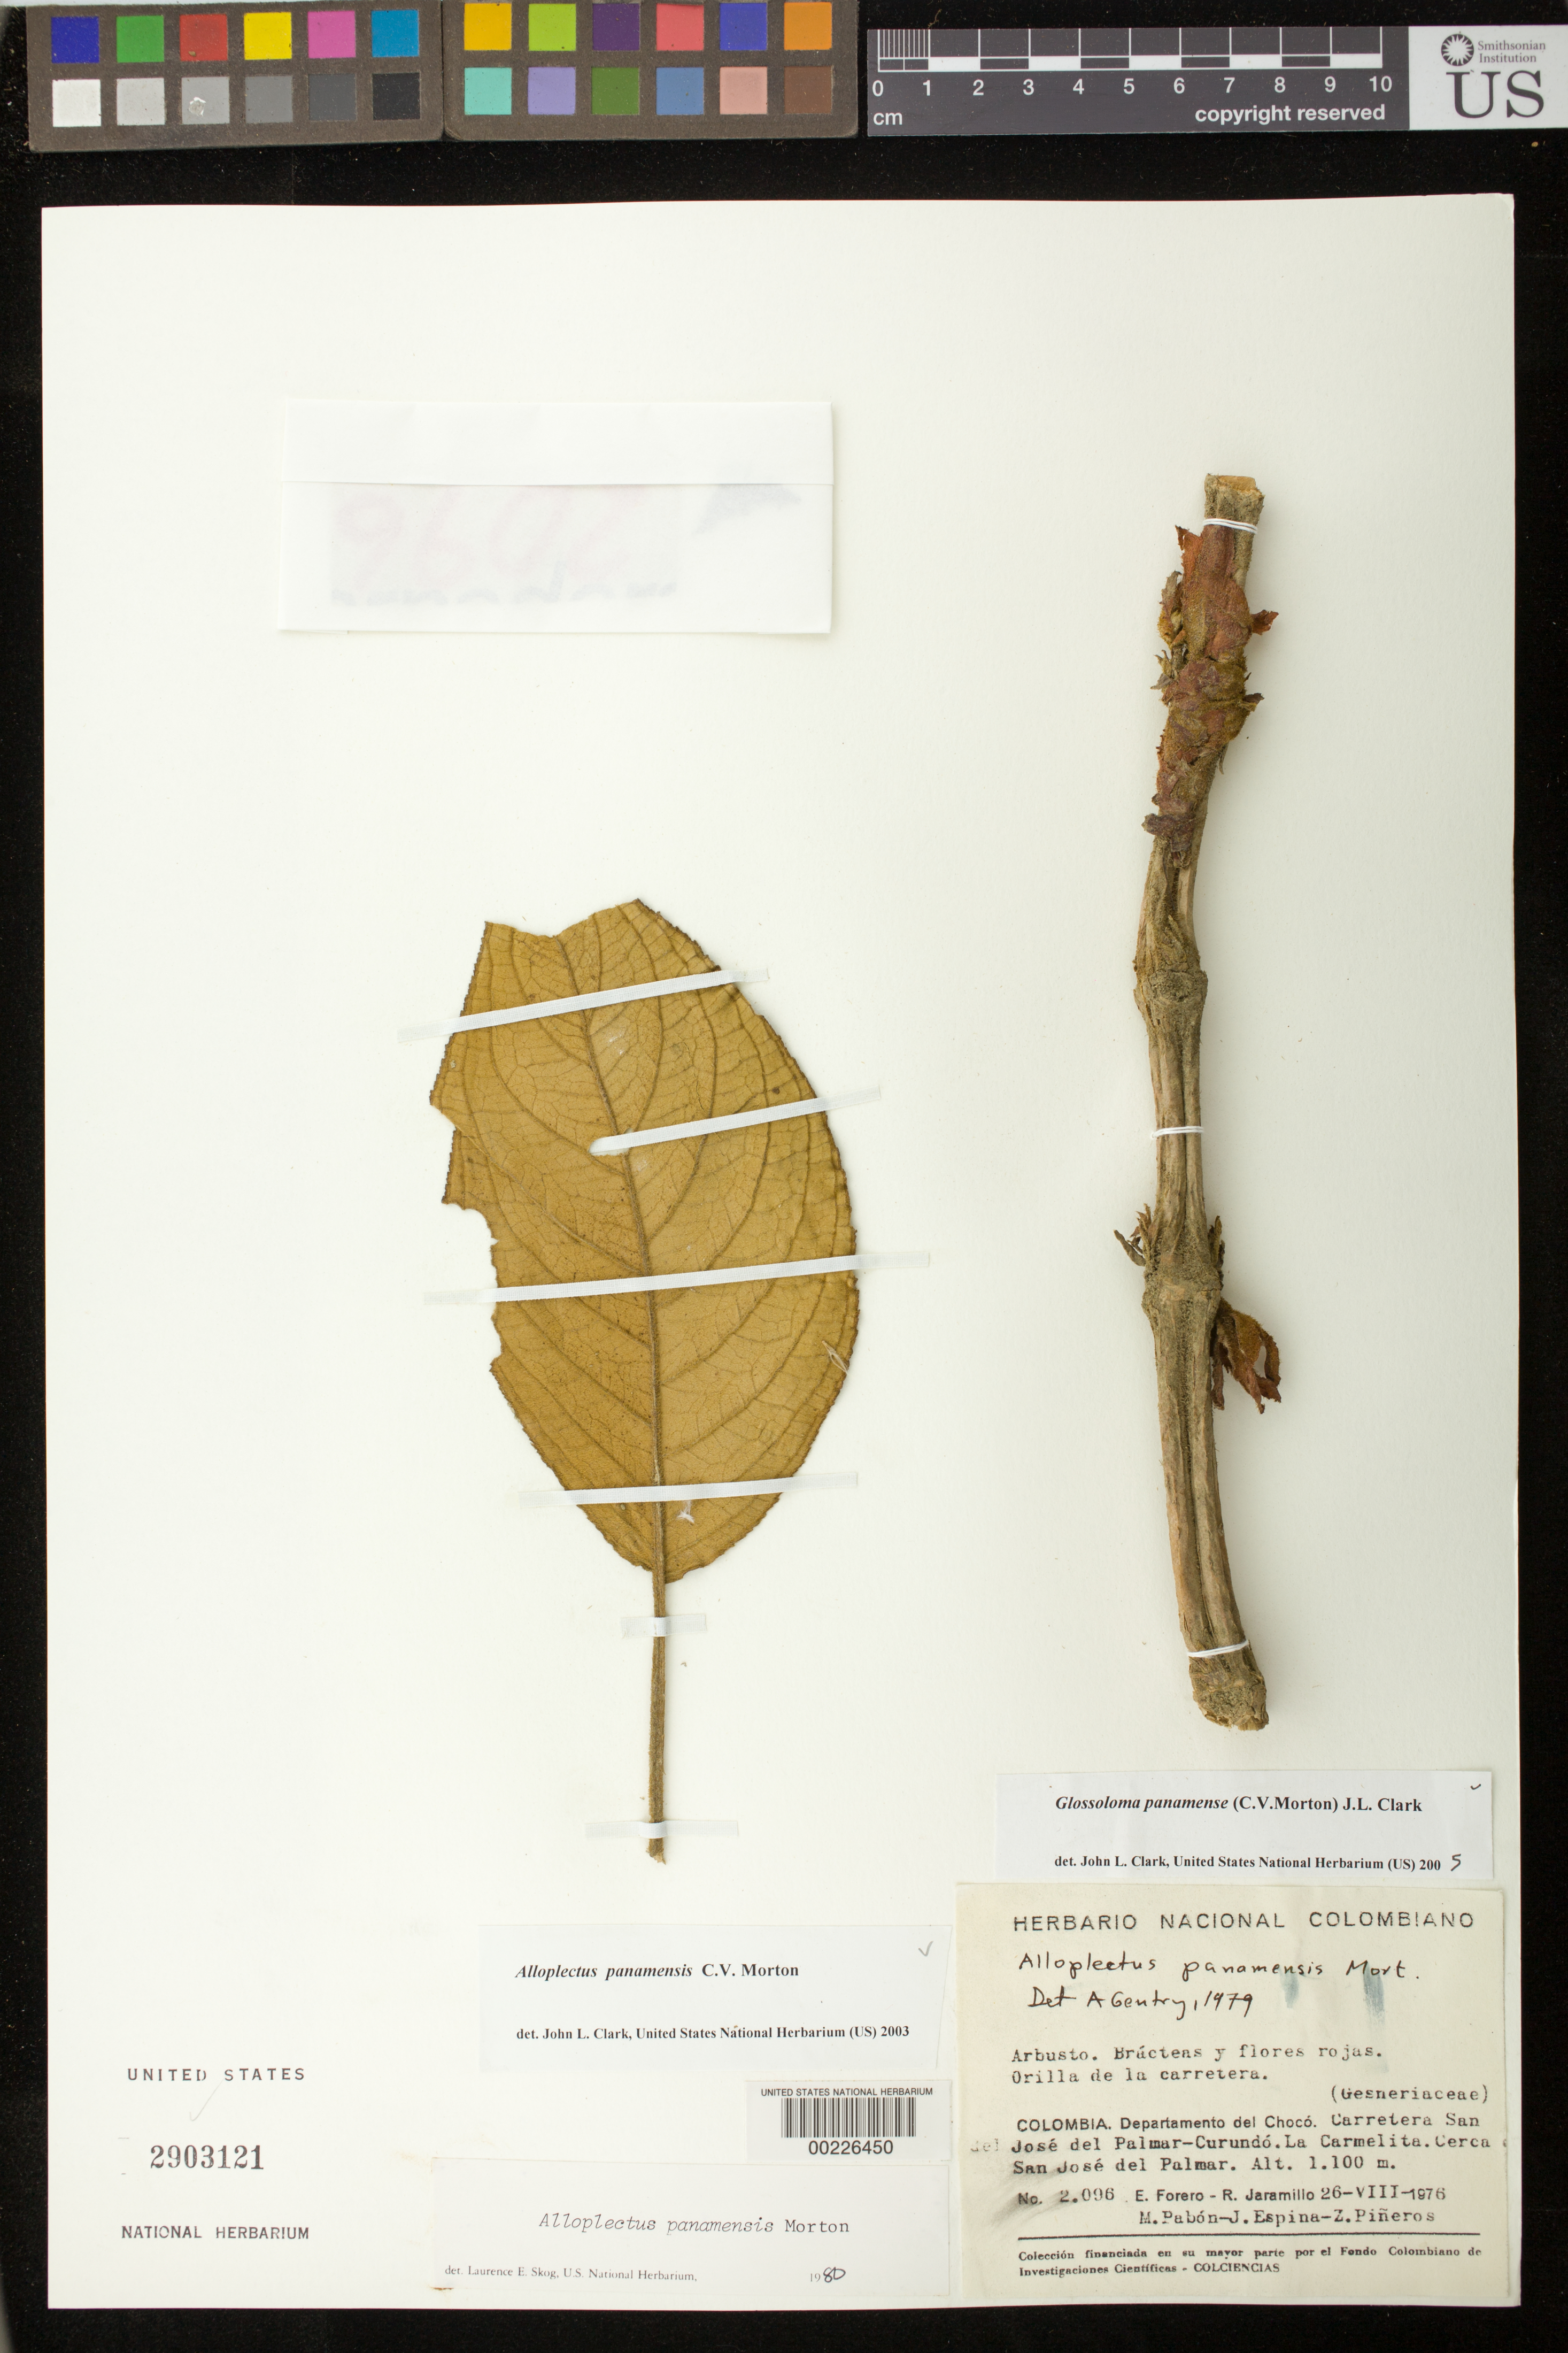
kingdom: Plantae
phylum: Tracheophyta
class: Magnoliopsida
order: Lamiales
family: Gesneriaceae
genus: Glossoloma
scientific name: Glossoloma panamense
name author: (C.V. Morton) J.L. Clark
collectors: E. Forero, R. Jaramillo M., M. Pabon, J. Espina & Z. Piñeros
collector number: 2096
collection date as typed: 26 Aug 1976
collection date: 1976-08-26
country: Colombia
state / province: Chocó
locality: San Jose del Palmar - Curundo highway, la Carmelita, near San Jose del Palmar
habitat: Borders of the highway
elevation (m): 1100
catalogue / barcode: US 2903121